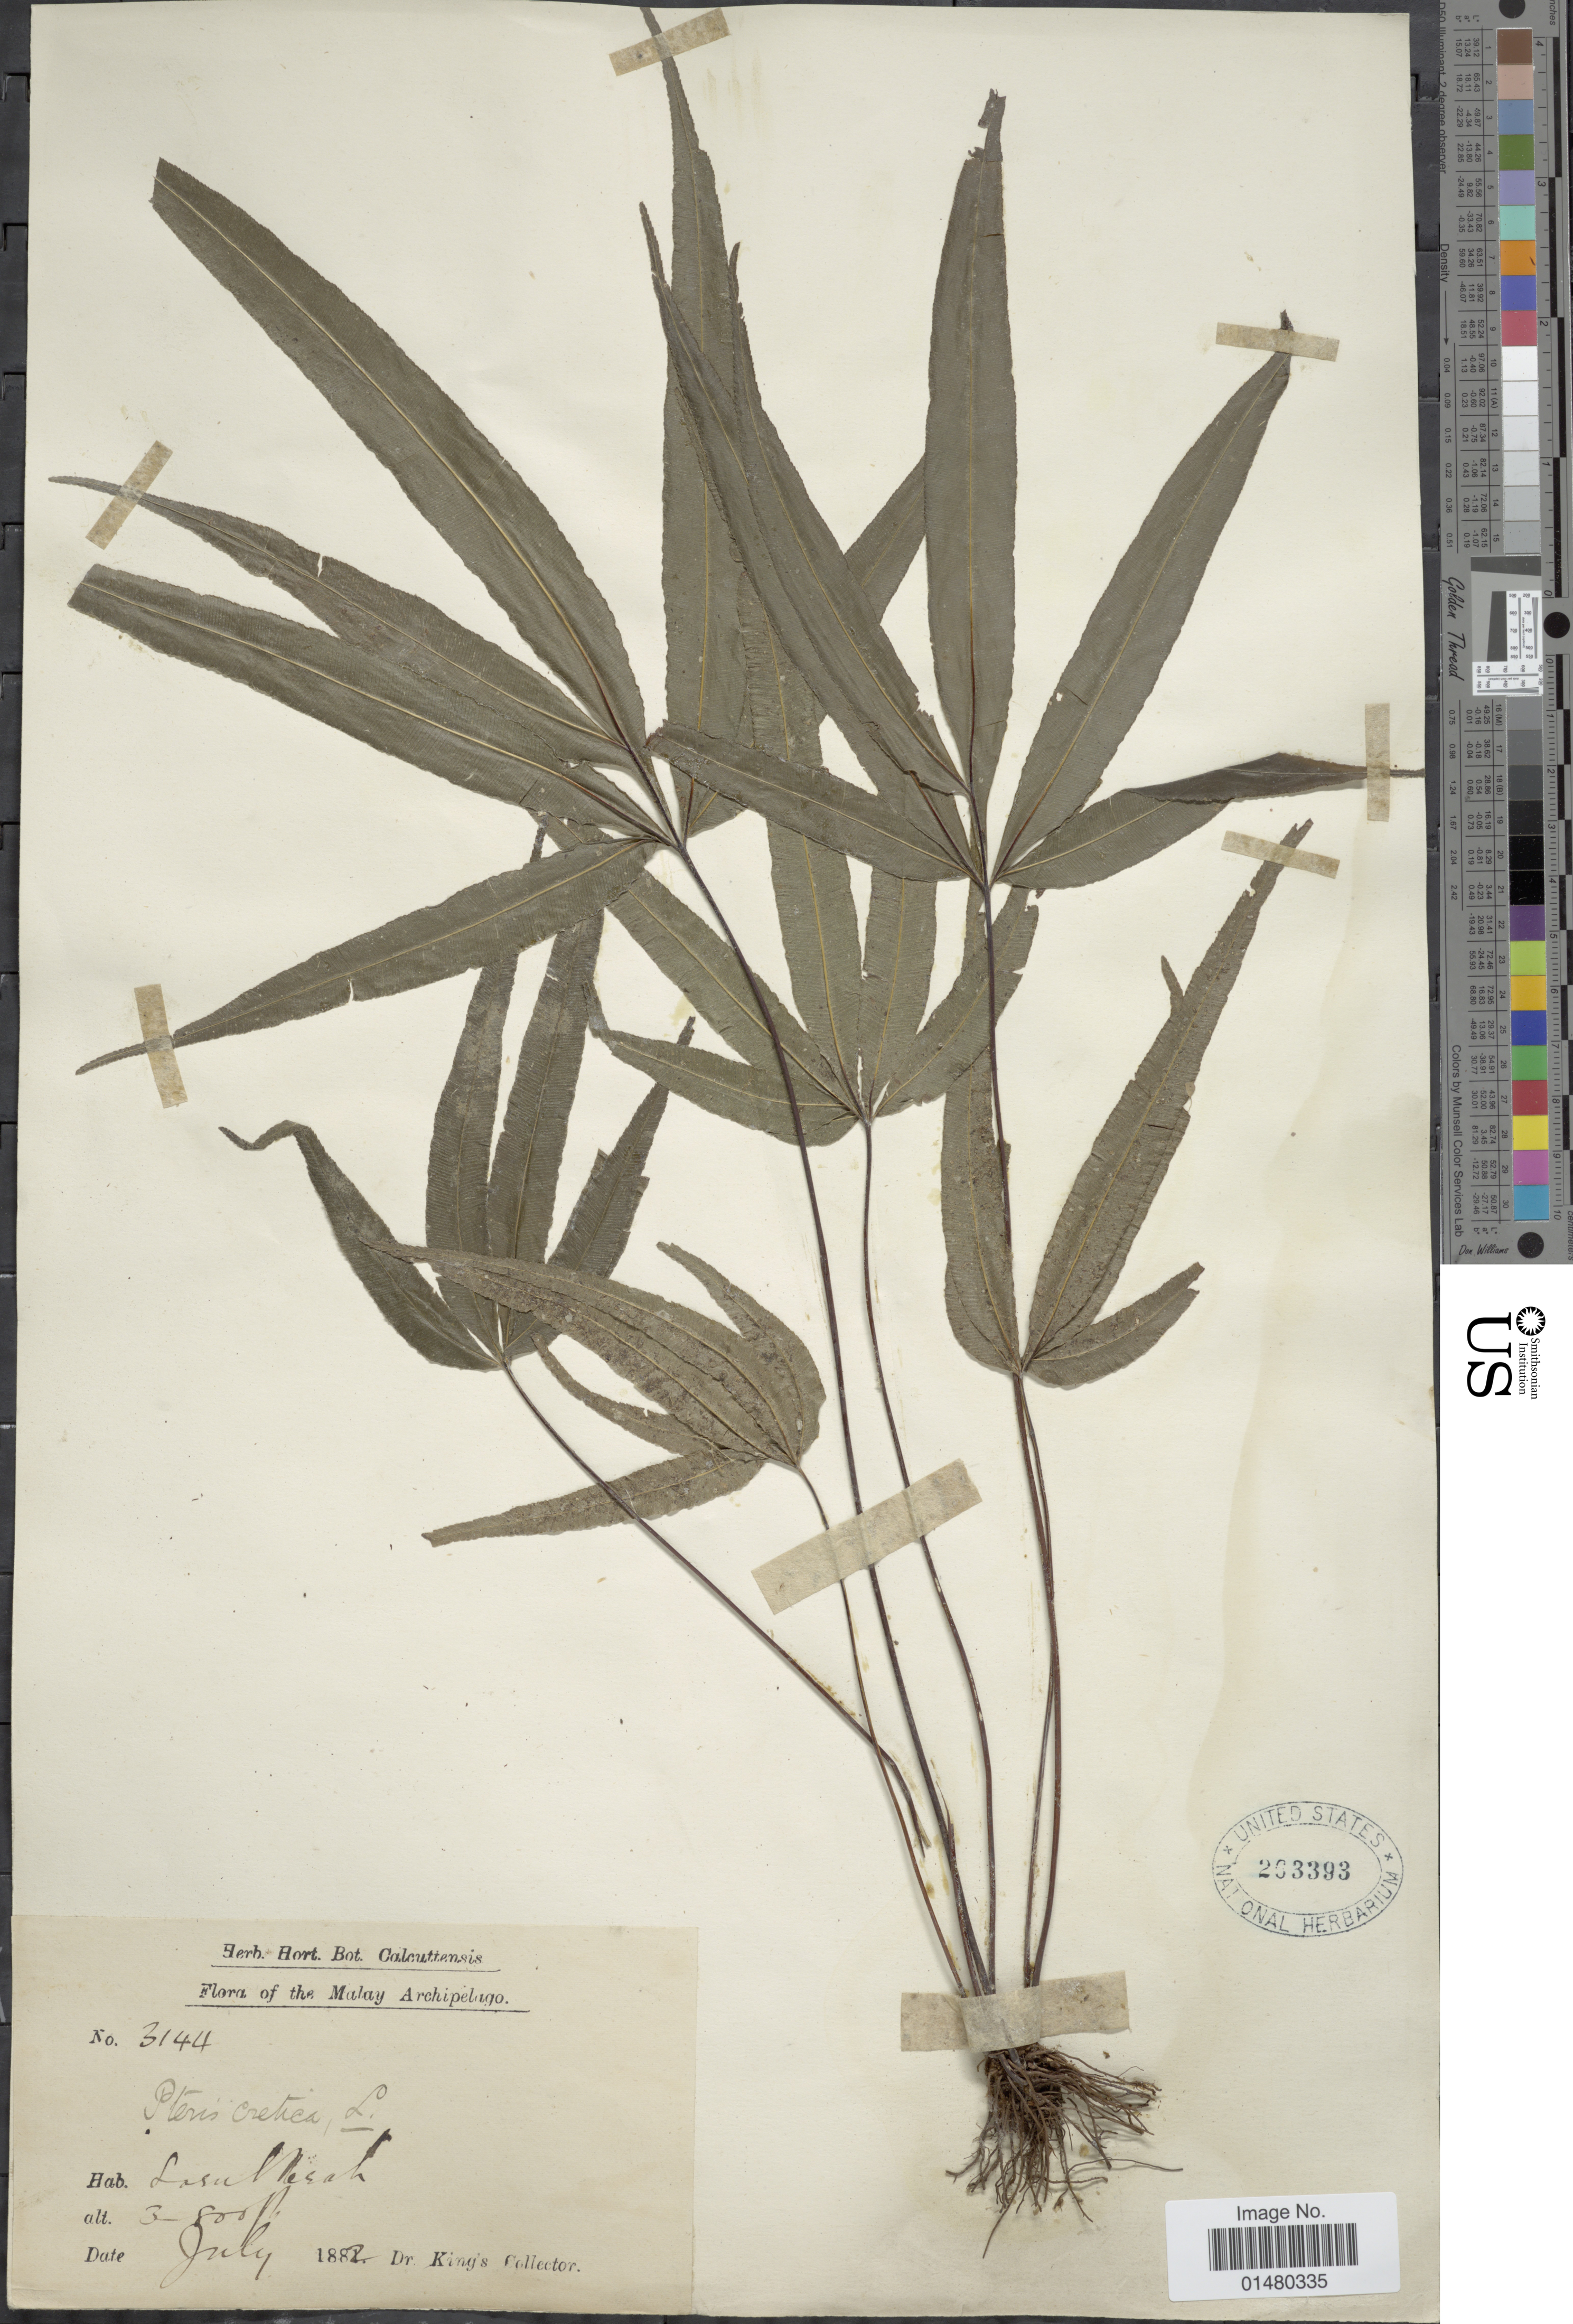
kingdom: Plantae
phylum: Tracheophyta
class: Polypodiopsida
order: Polypodiales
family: Pteridaceae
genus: Pteris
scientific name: Pteris cretica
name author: L.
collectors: Dr. King's collector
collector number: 3144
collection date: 1882-07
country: Malaysia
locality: Malay Archipelago, Lasul [illegible text]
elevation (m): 91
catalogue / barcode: US 263393